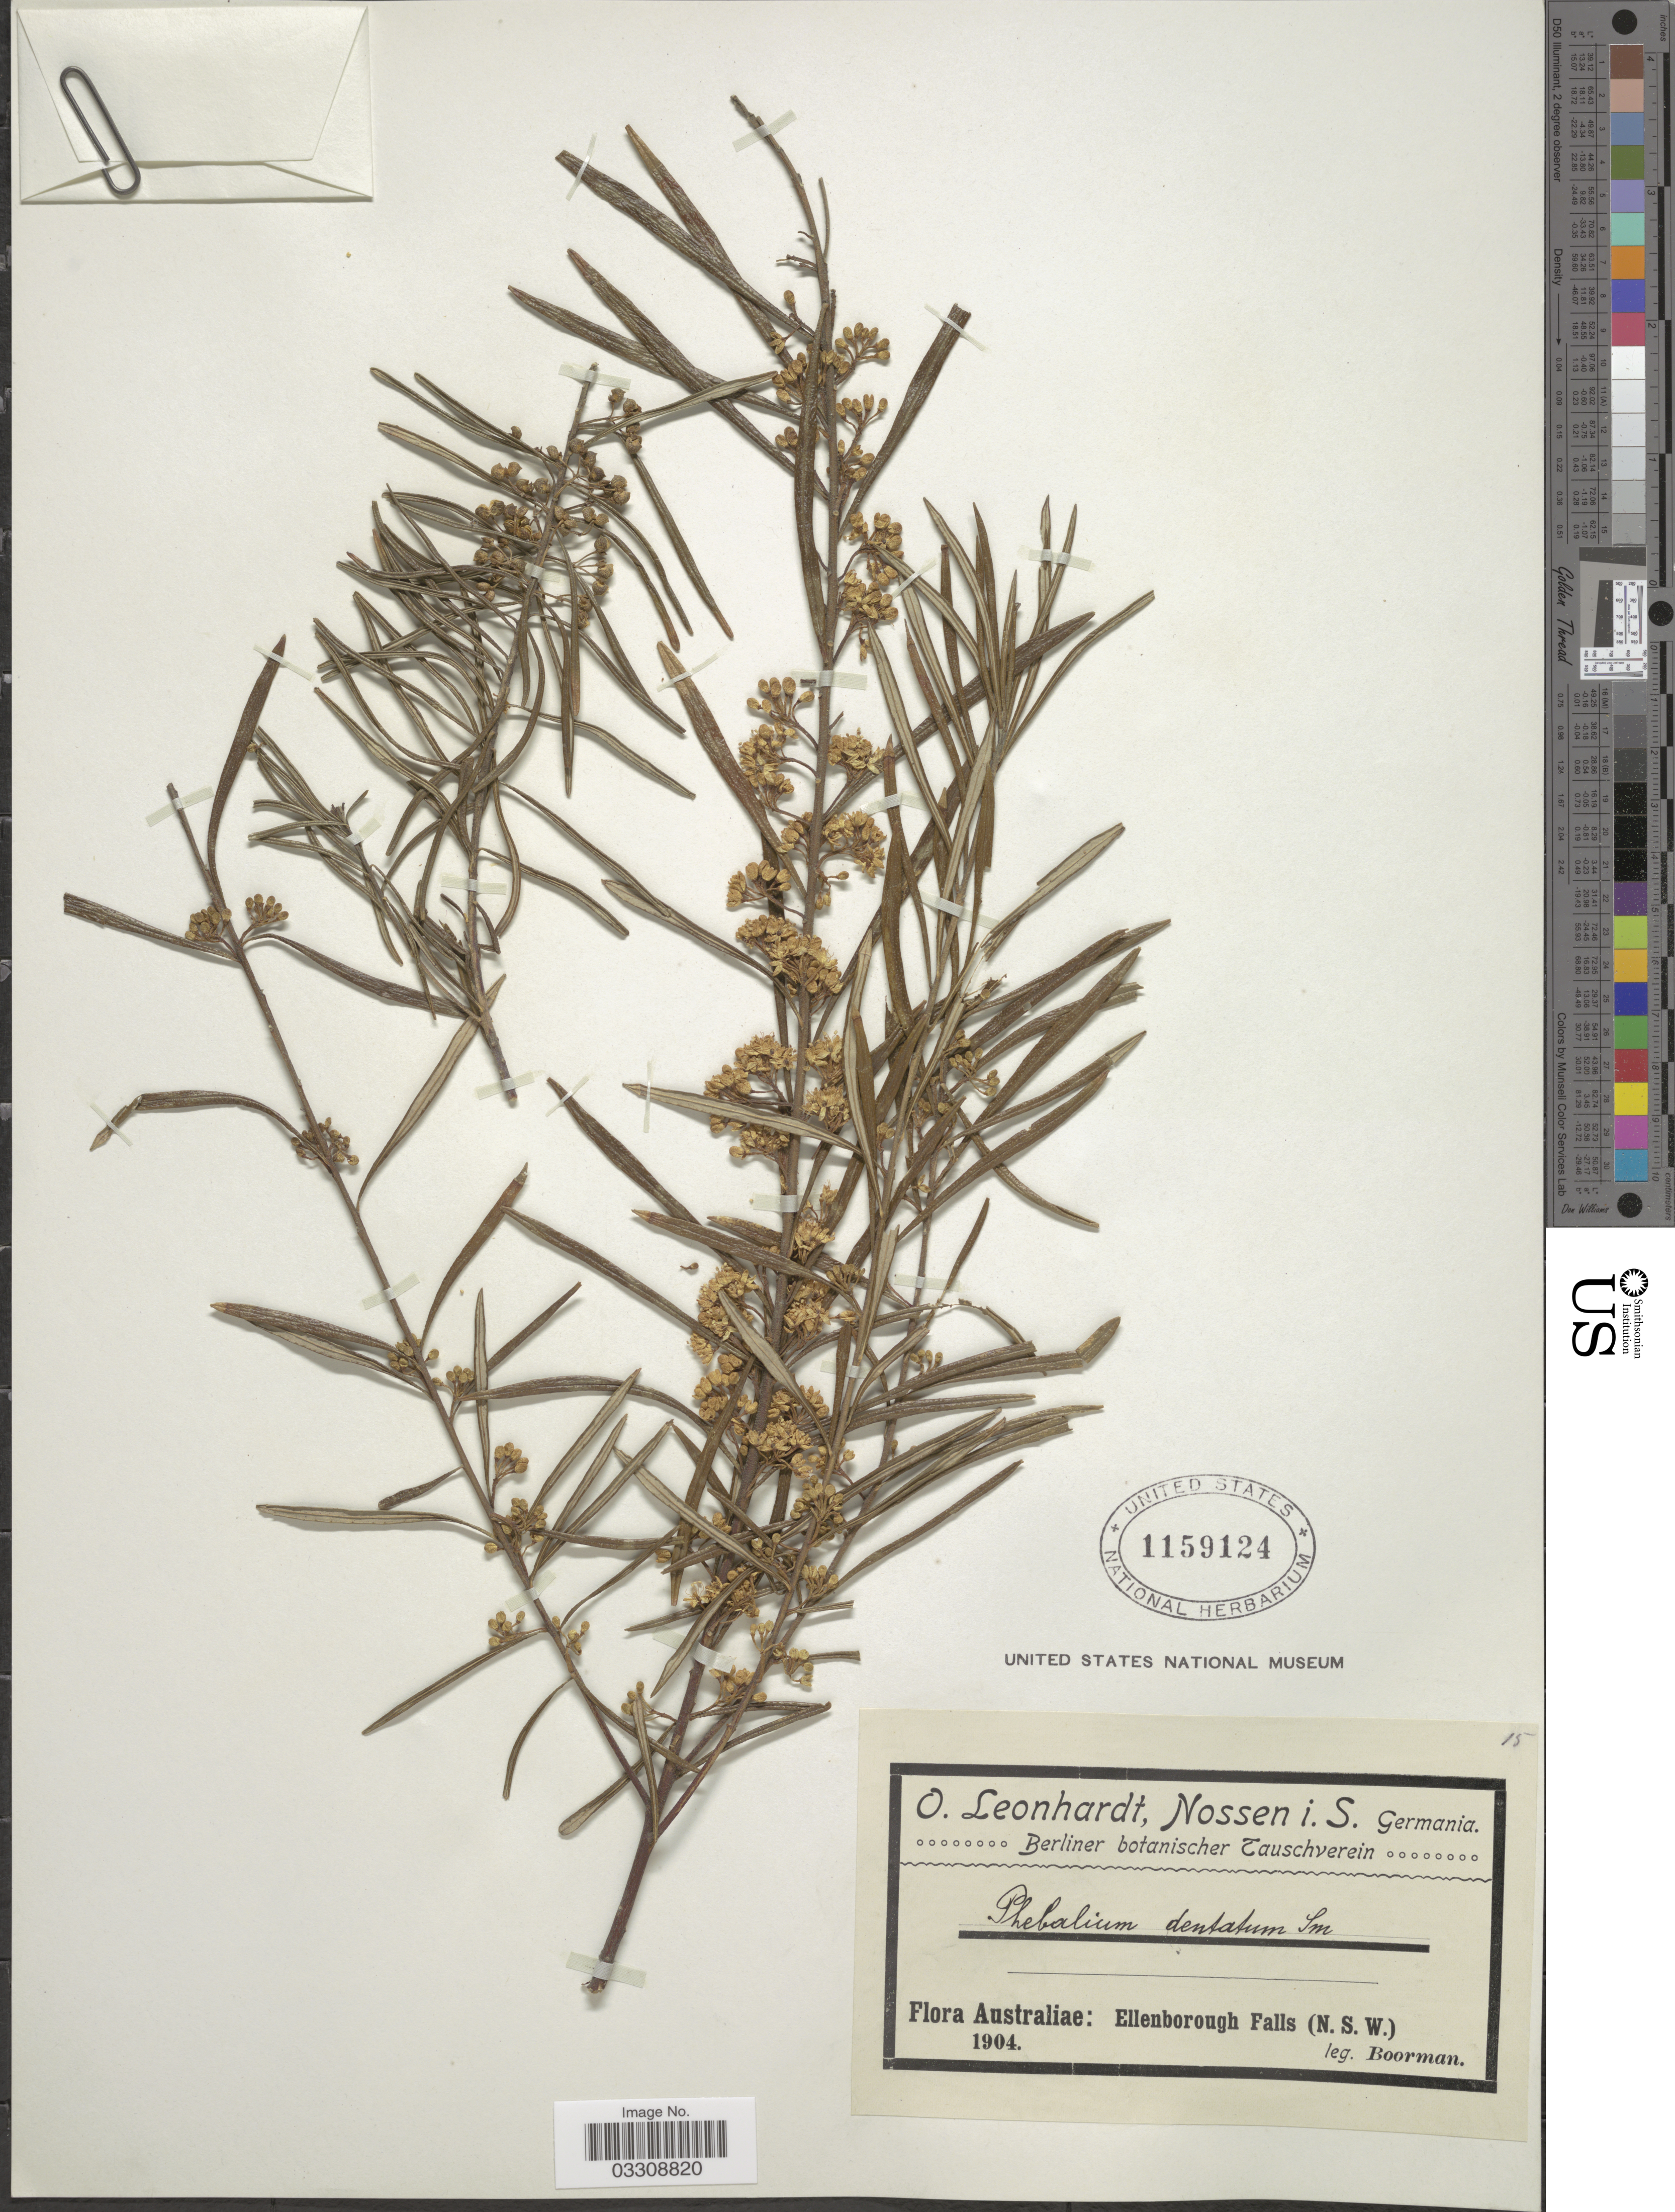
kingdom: Plantae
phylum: Tracheophyta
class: Magnoliopsida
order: Sapindales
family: Rutaceae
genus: Phebalium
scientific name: Phebalium dentatum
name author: Sm.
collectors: -. Boorman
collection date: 1904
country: Australia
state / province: New South Wales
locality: Ellenborough Falls.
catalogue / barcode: US 1159124